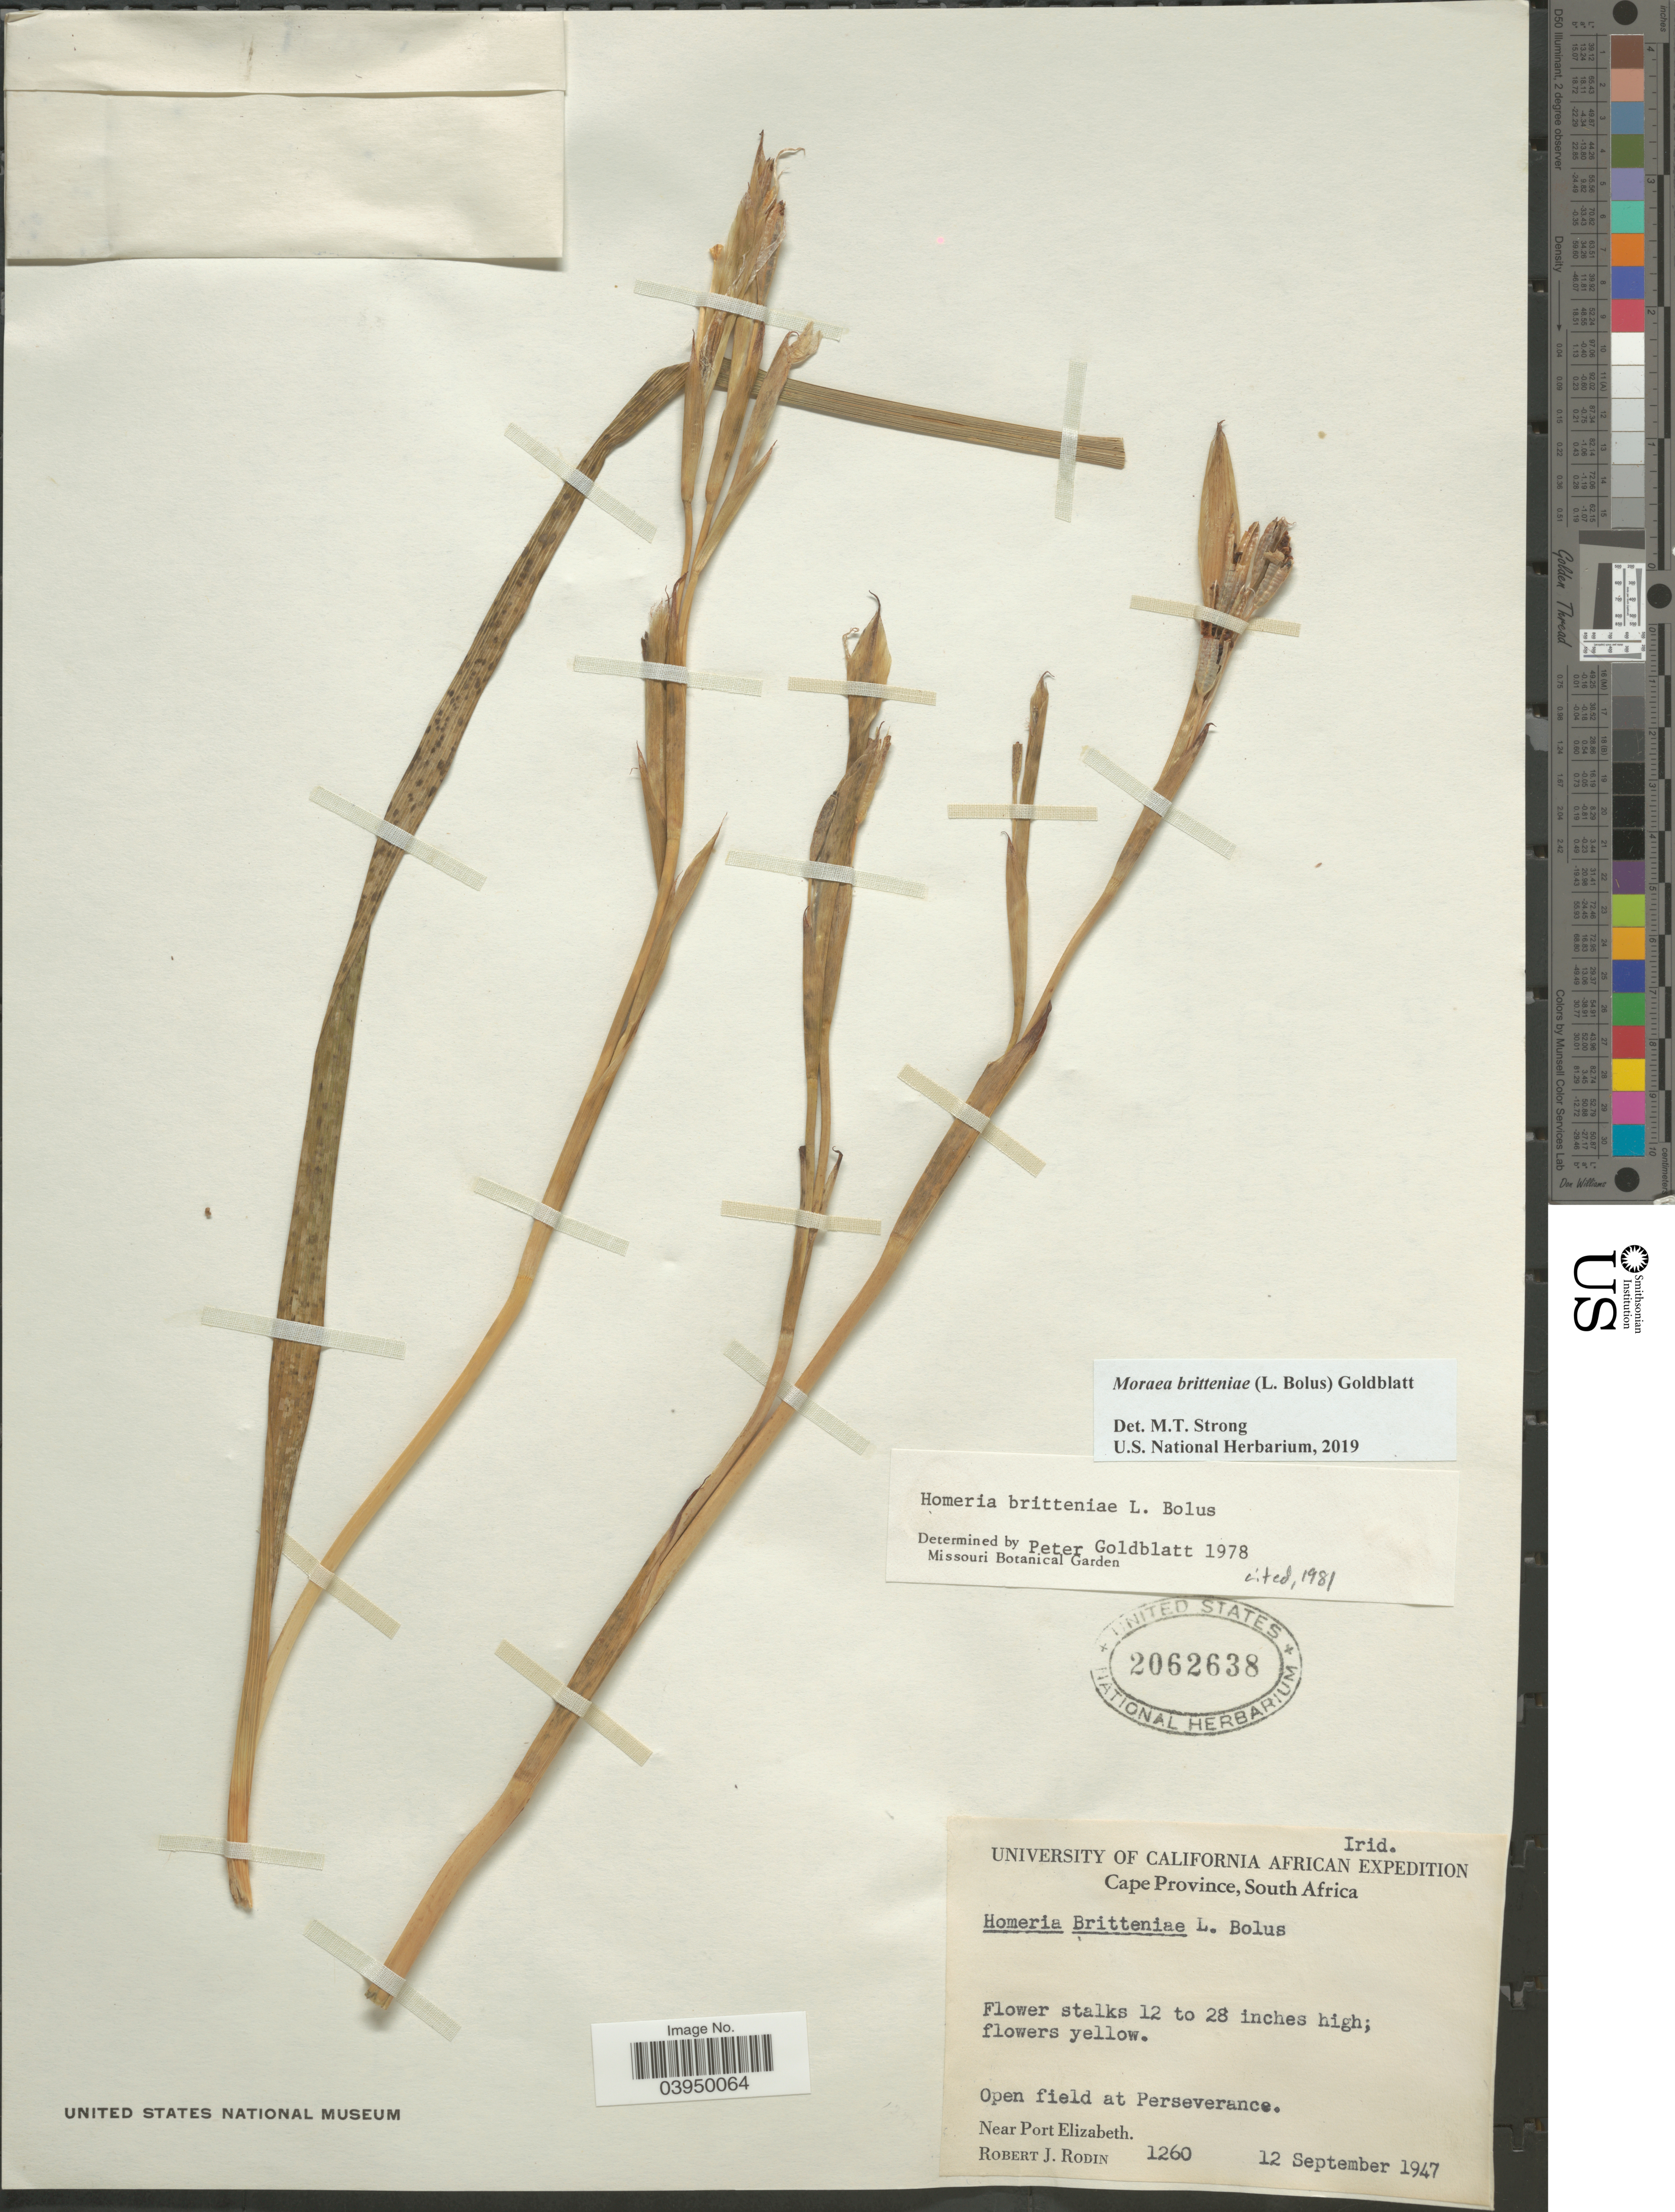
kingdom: Plantae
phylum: Tracheophyta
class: Liliopsida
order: Asparagales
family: Iridaceae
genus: Moraea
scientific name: Moraea britteniae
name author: (L. Bolus) Goldblatt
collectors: R. J. Rodin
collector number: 1260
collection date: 1947-09-12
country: South Africa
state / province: Eastern Cape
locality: Open field at Perseverance. Near Port Elizabeth.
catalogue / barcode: US 2062638